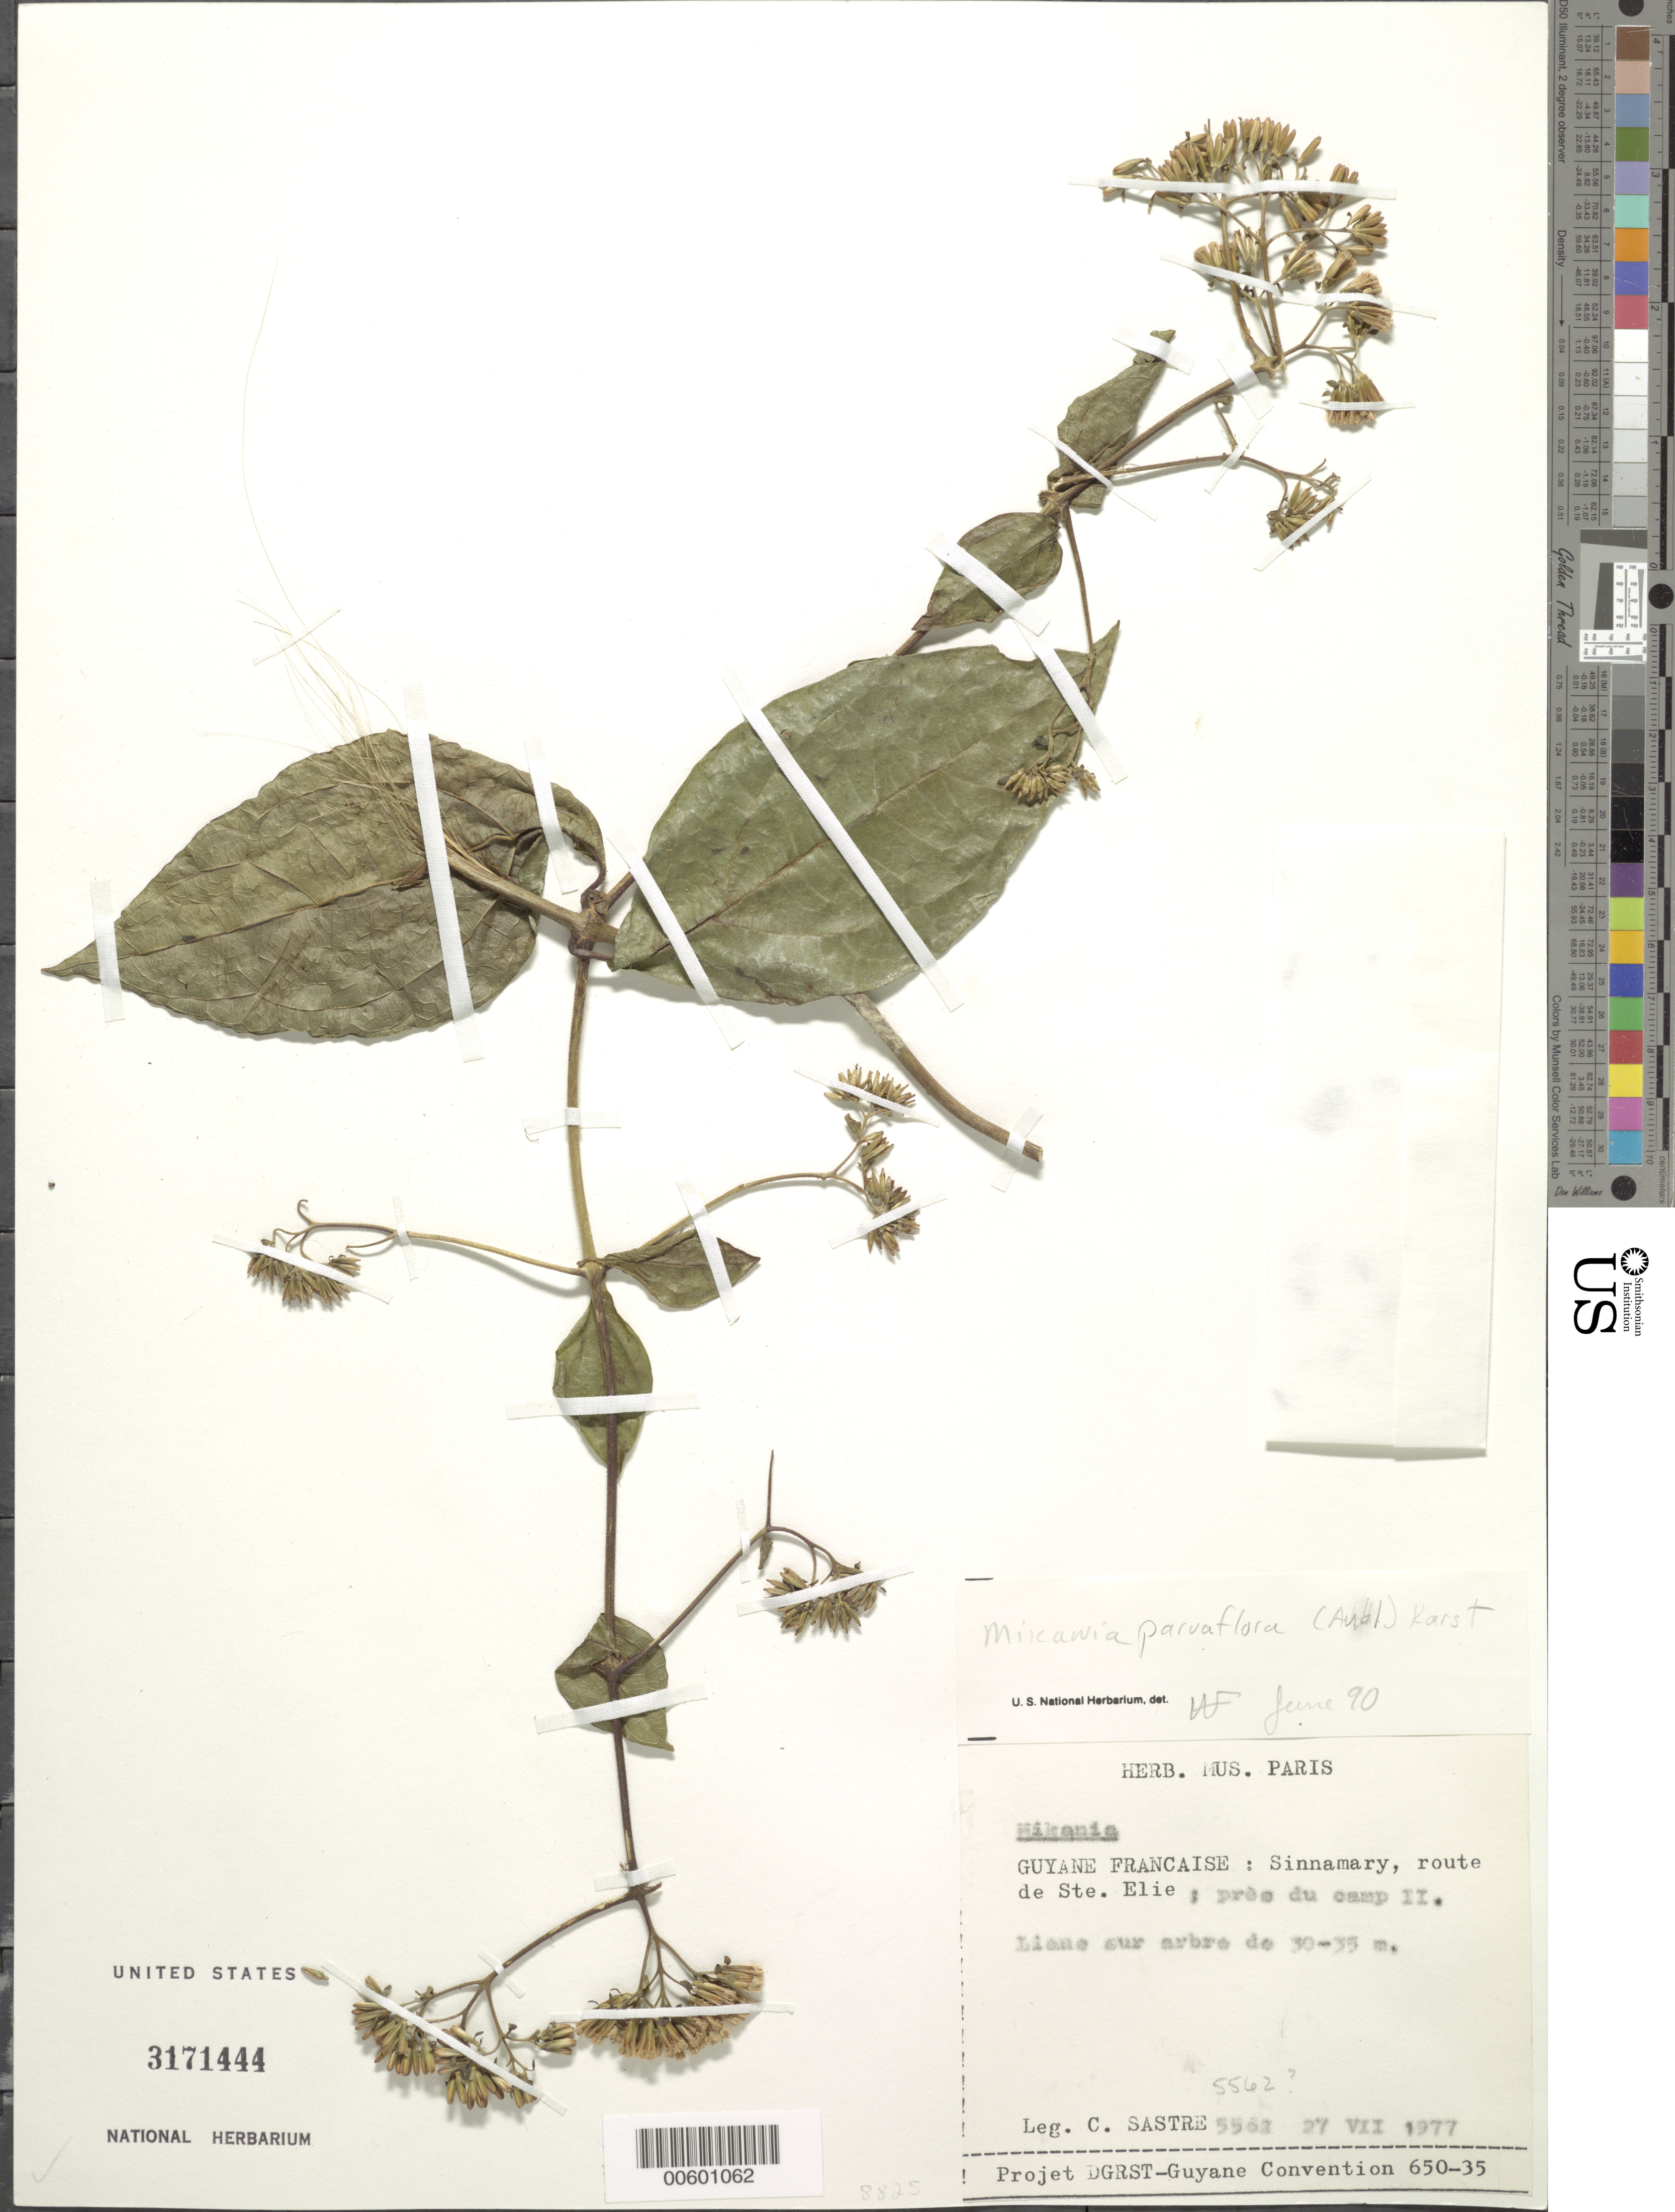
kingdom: Plantae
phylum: Tracheophyta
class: Magnoliopsida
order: Asterales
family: Asteraceae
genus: Mikania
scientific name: Mikania parviflora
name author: (Aubl.) H. Karst.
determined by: Holmes, W.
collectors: C. H. L. Sastre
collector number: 5562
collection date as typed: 27-Jul-77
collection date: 1977-07-27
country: French Guiana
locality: Sinnamary, Route de Ste. Elie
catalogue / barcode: US 3171444